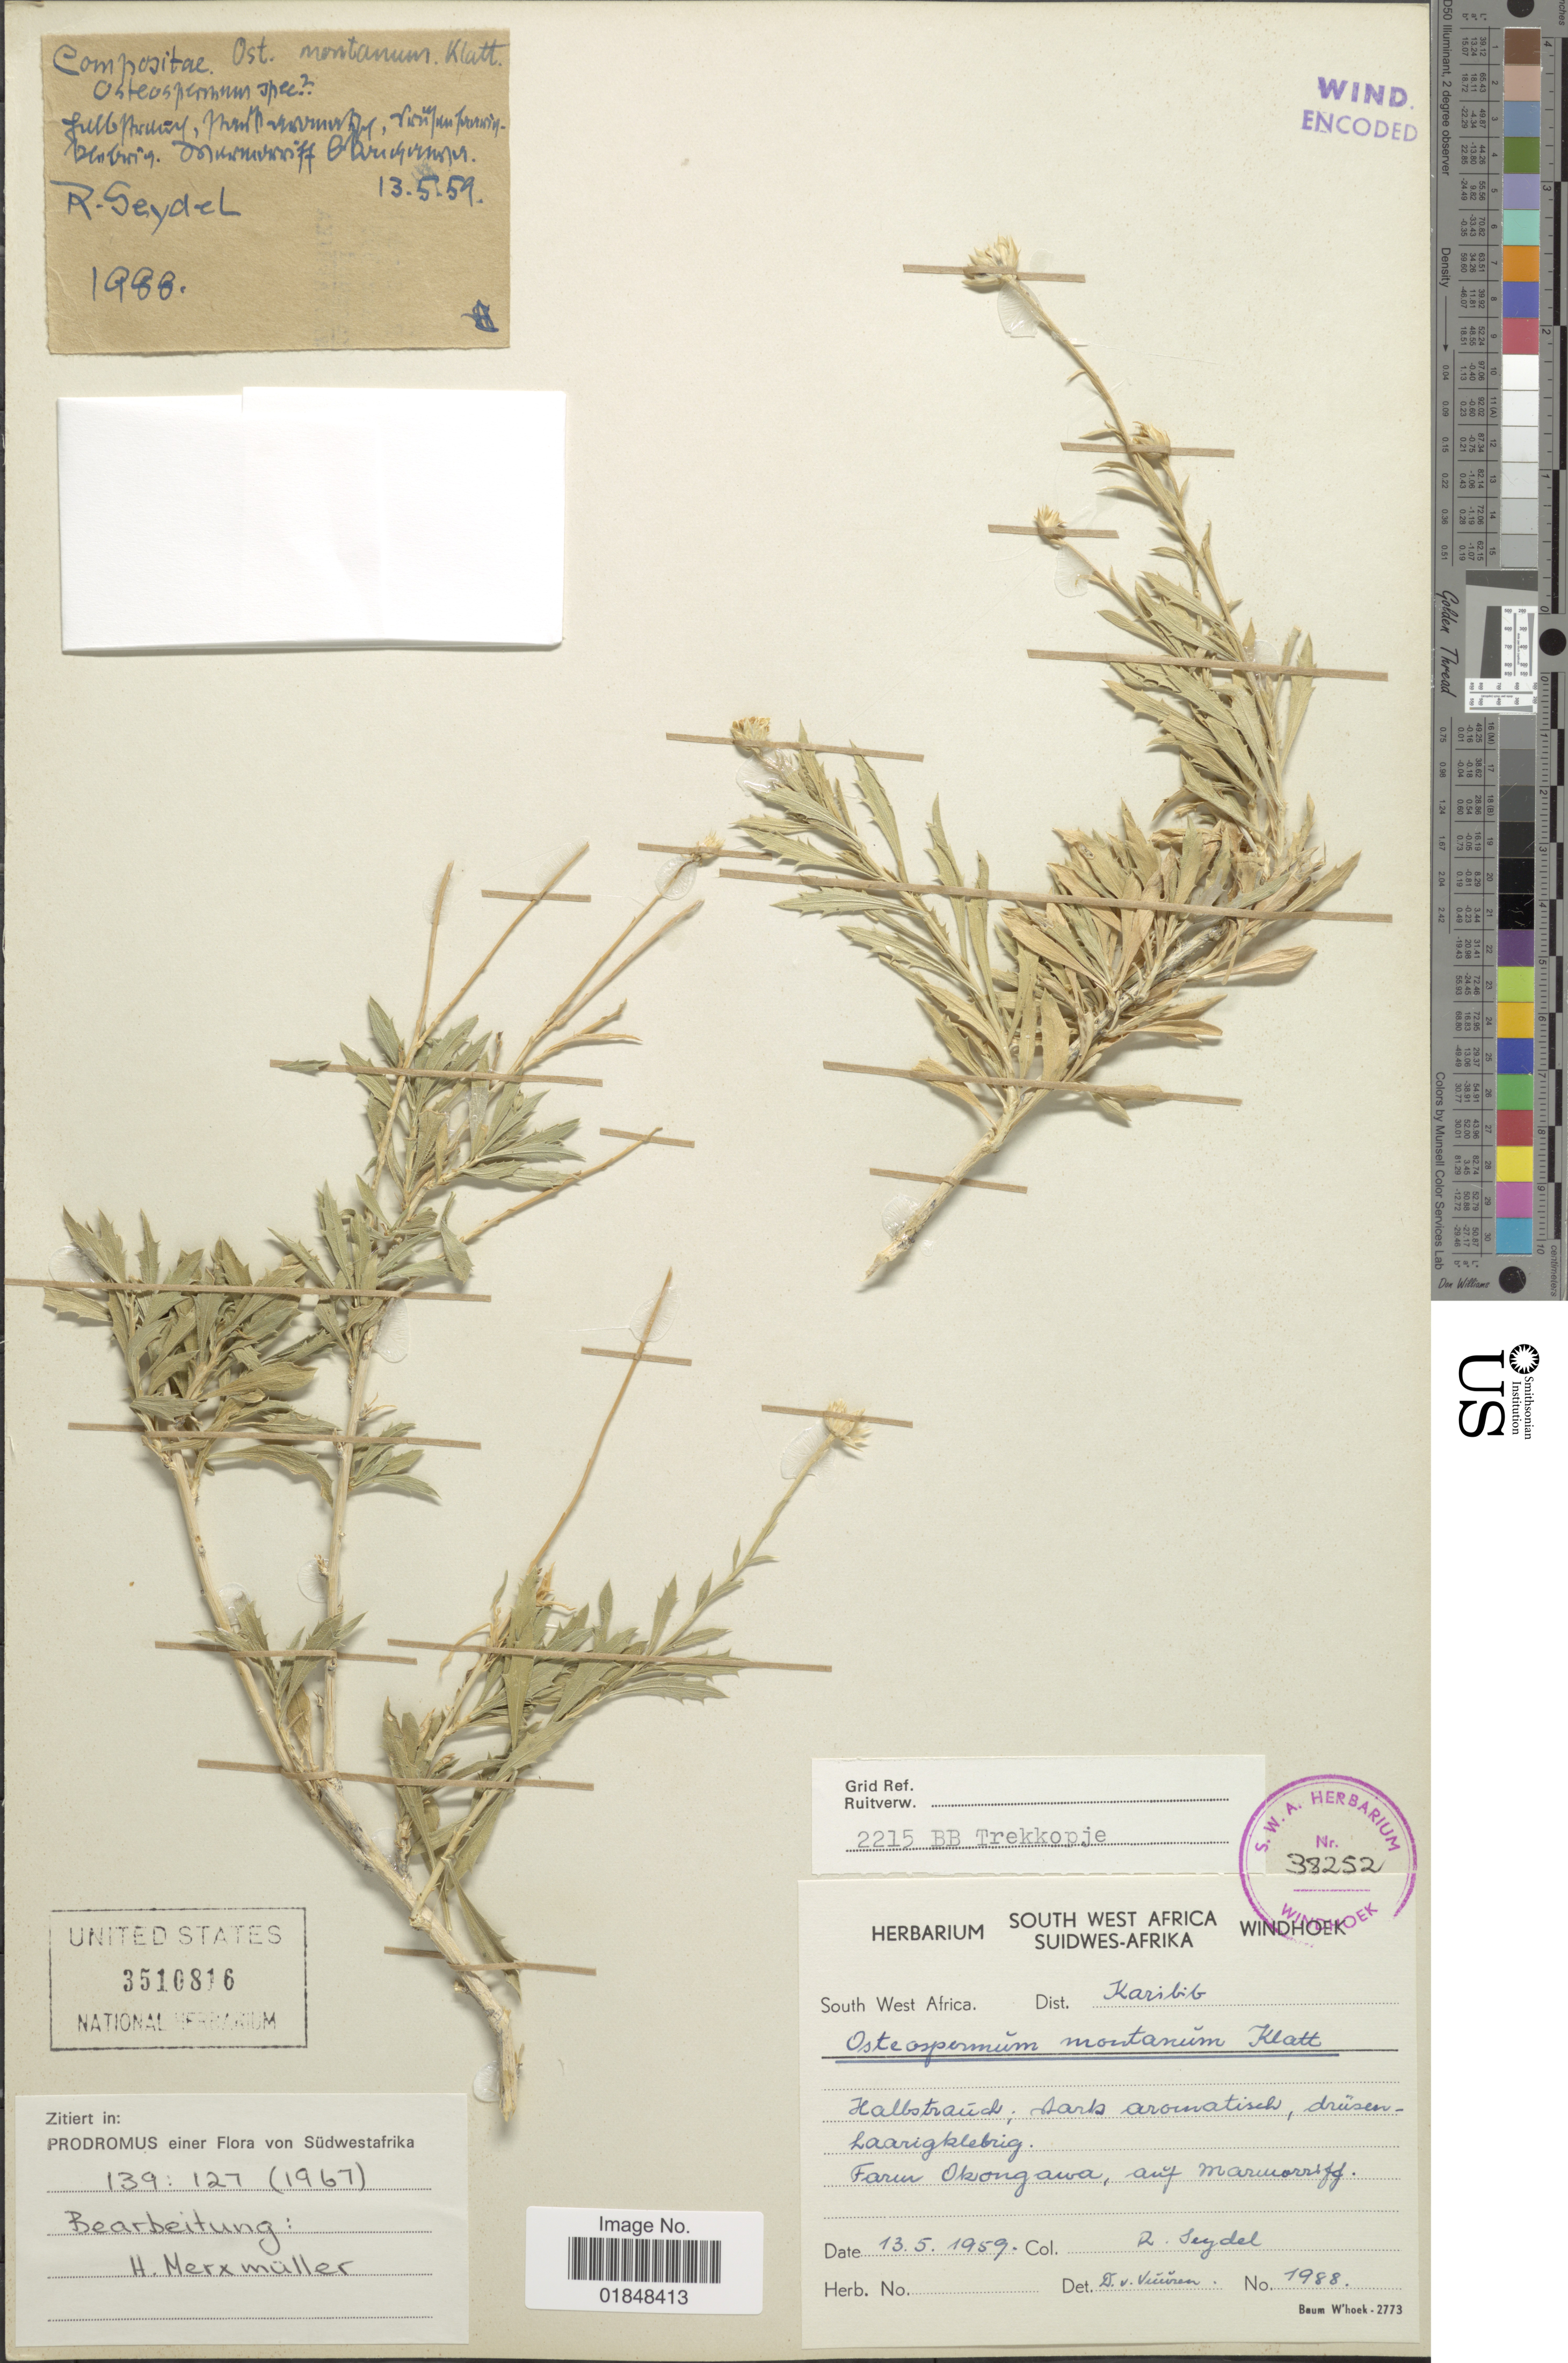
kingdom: Plantae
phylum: Tracheophyta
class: Magnoliopsida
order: Asterales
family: Asteraceae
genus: Osteospermum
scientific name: Osteospermum montanum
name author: Klatt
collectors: R. Seydel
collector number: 1988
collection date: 1959-05-13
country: Namibia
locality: South-west Africa. Dist. Karibib. Farm Okongawa, auf Marmorriff [on marble ledge/riff?]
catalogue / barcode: US 3510816